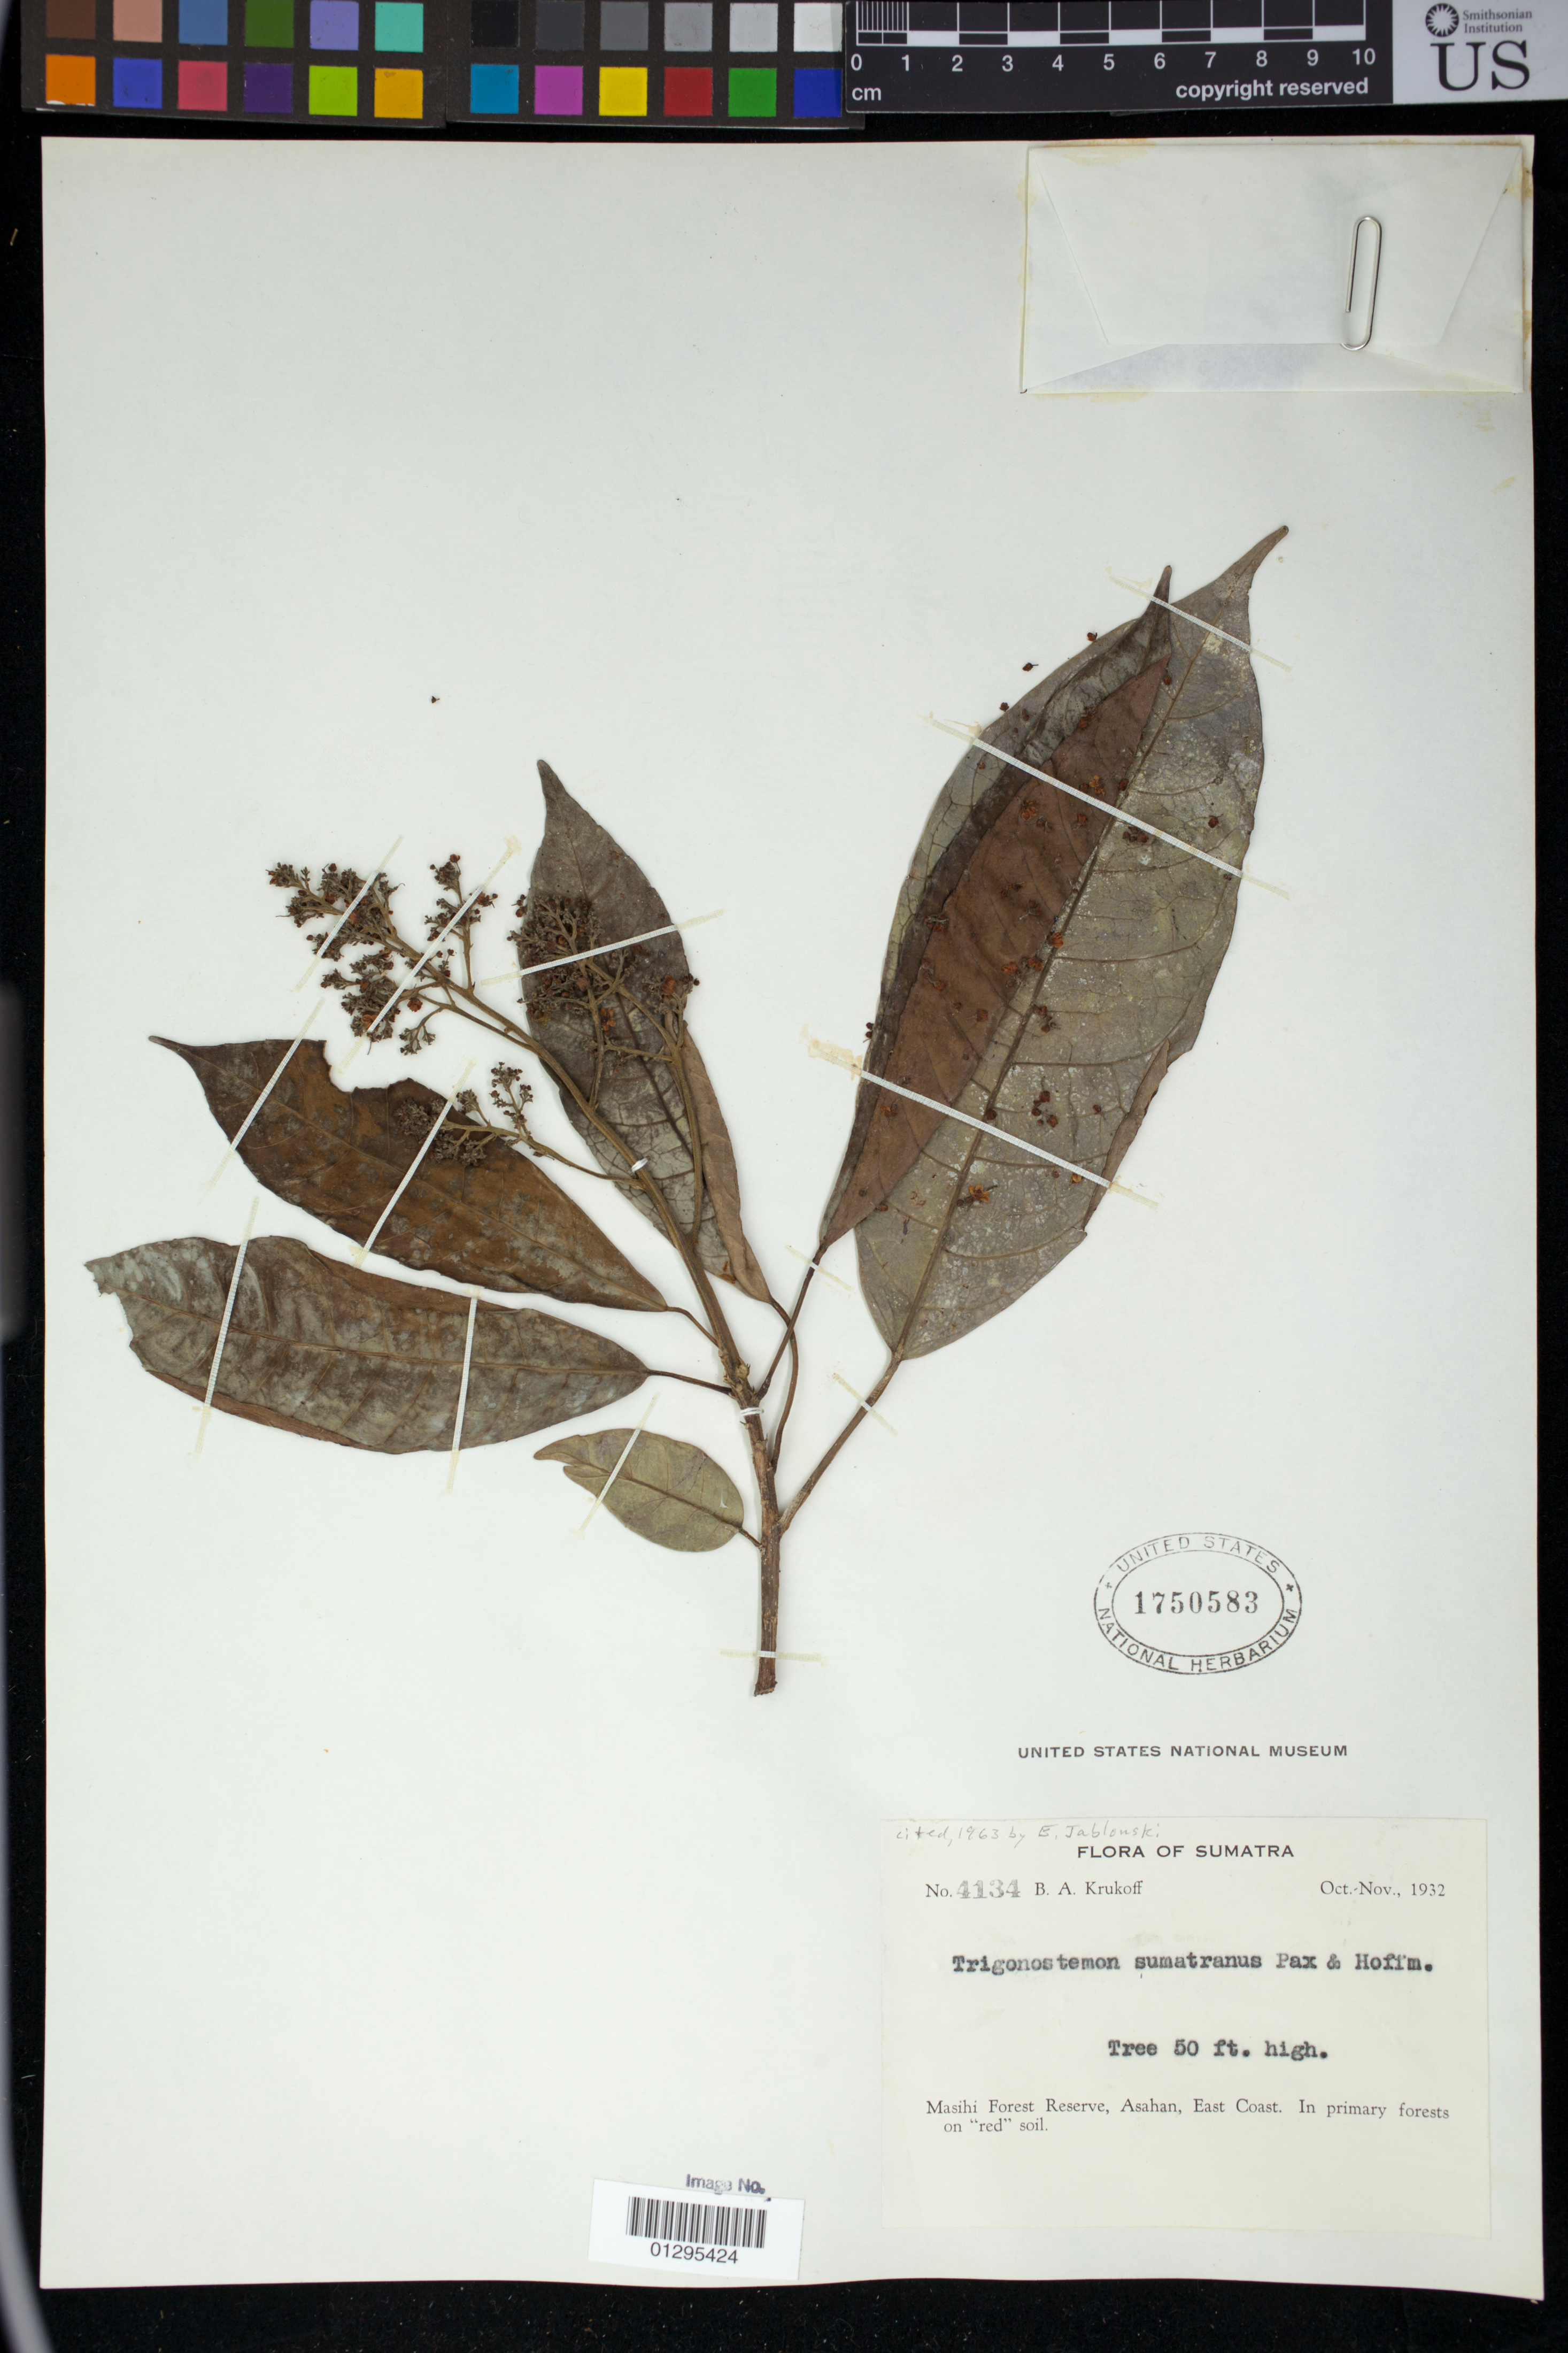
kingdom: Plantae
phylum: Tracheophyta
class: Magnoliopsida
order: Malpighiales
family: Euphorbiaceae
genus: Trigonostemon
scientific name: Trigonostemon sumatranus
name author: Pax & K. Hoffm.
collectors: B. A. Krukoff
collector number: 4134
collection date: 1932-10-01/1932-11-30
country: Indonesia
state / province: Sumatra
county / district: Sumatera Utara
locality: Masihi Forest Reserve, Asahan, East Coast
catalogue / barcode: US 1750583